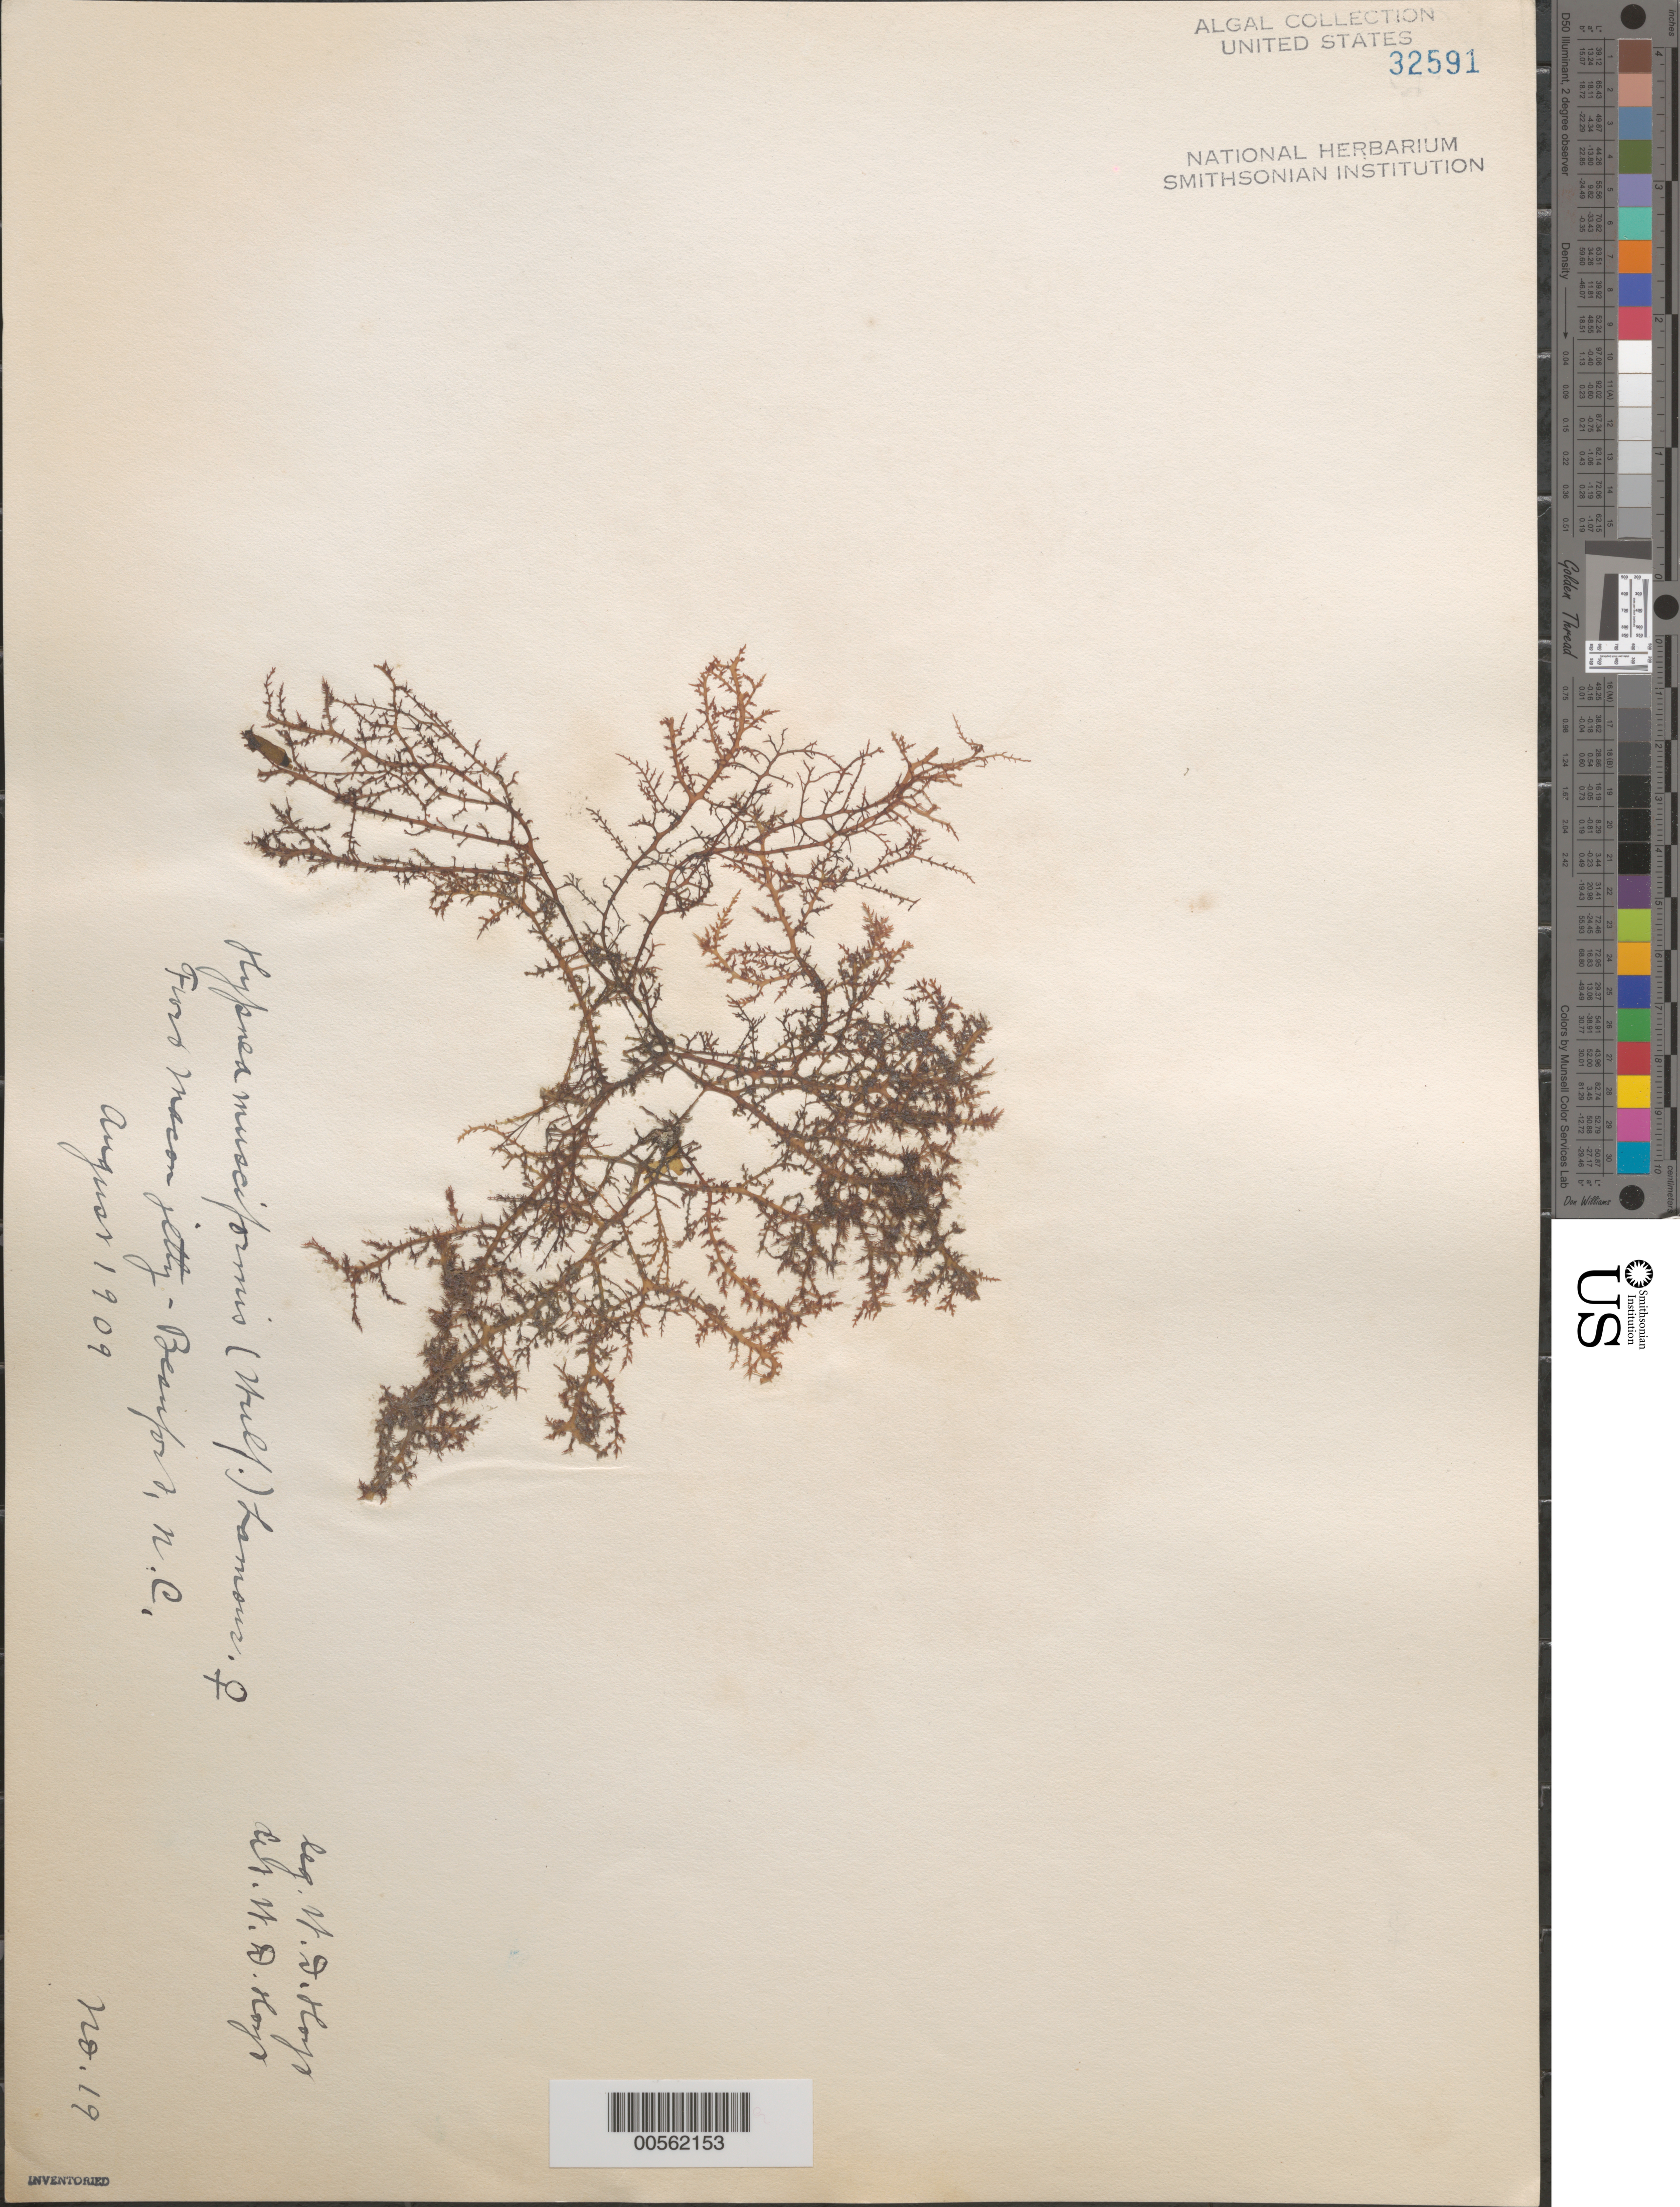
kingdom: Plantae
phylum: Rhodophyta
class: Florideophyceae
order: Gigartinales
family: Cystocloniaceae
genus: Hypnea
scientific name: Hypnea musciformis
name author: (Wulfen) J.V.Lamouroux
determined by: Hoyt, W. D.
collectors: W. D. Hoyt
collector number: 19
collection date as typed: Aug 1909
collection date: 1909-08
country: United States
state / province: North Carolina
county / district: Carteret County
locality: Beaufort, Fort Macon jetty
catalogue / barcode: US 32591